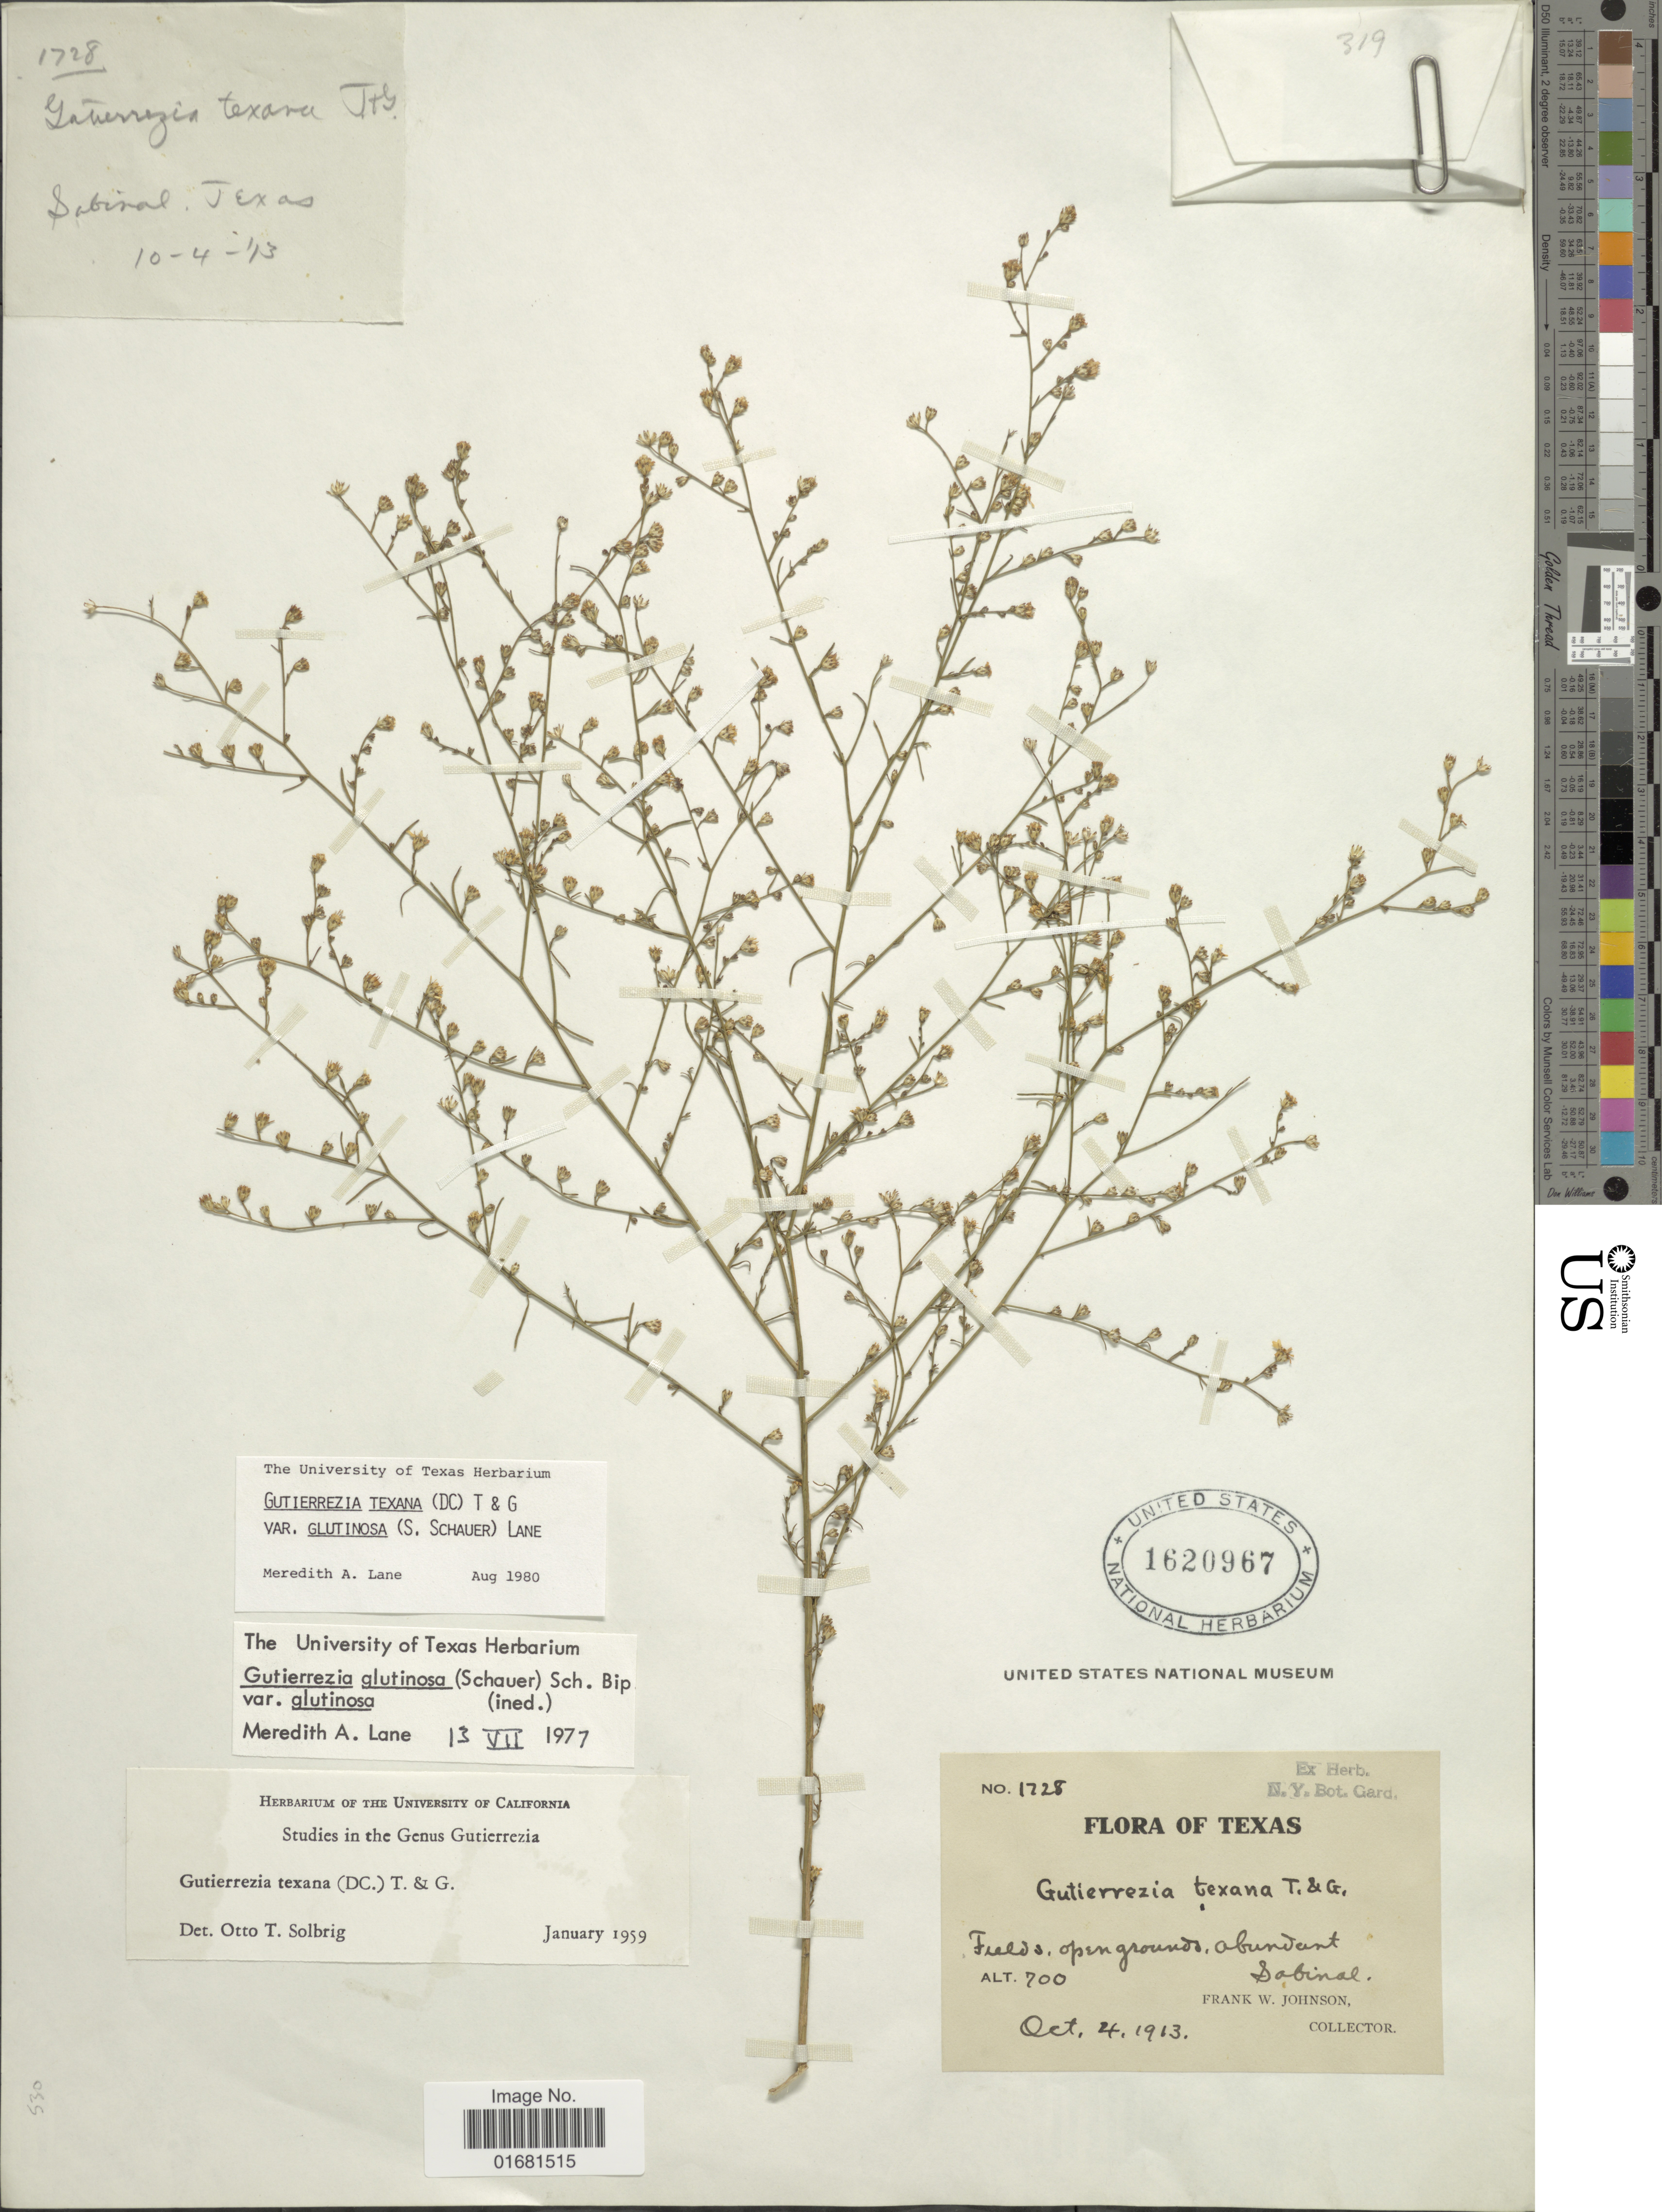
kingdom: Plantae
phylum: Tracheophyta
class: Magnoliopsida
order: Asterales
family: Asteraceae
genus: Gutierrezia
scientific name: Gutierrezia texana var. glutinosa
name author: (S. Schauer) M.A. Lane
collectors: F. W. Johnson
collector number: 1228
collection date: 1913-10-04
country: United States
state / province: Texas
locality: Field, open grounds abundant Sabinal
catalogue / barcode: US 1620967